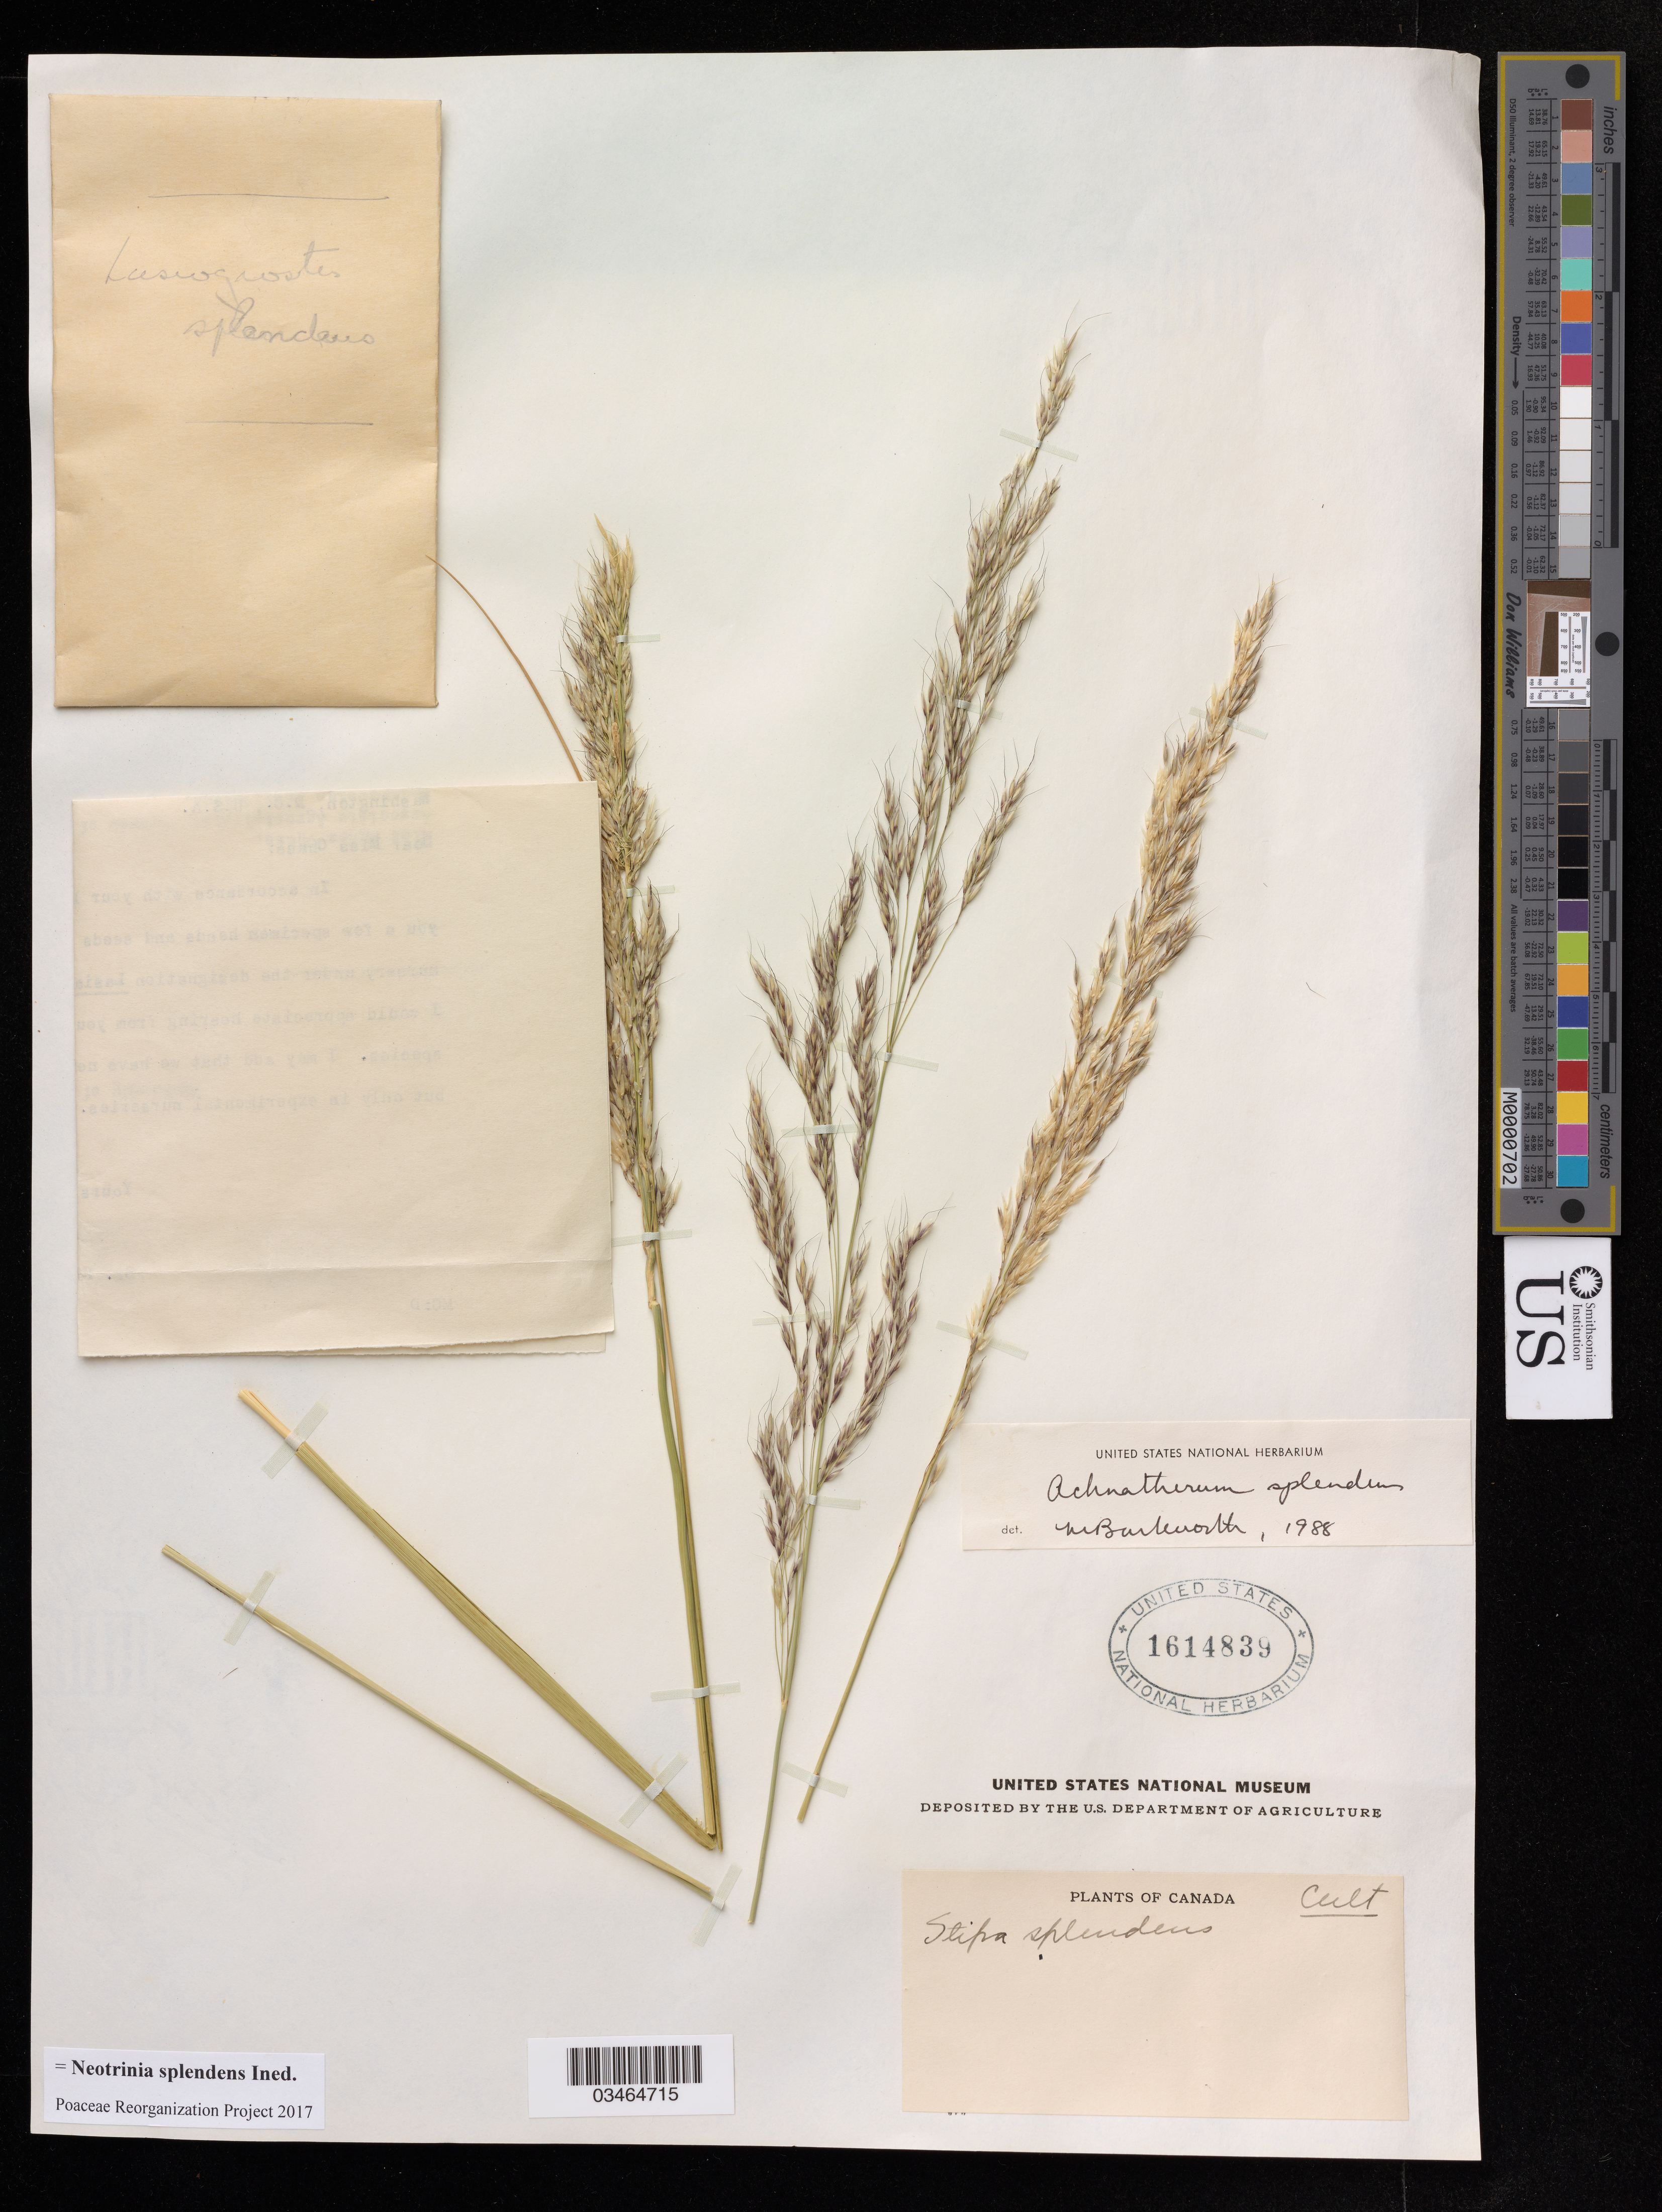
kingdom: Plantae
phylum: Tracheophyta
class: Liliopsida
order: Poales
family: Poaceae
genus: Neotrinia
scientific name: Neotrinia splendens (Trin.) M. Nobis, P.D. Gudkova & A. Nowak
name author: (Trin.)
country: Canada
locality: Cult.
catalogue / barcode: US 1614839